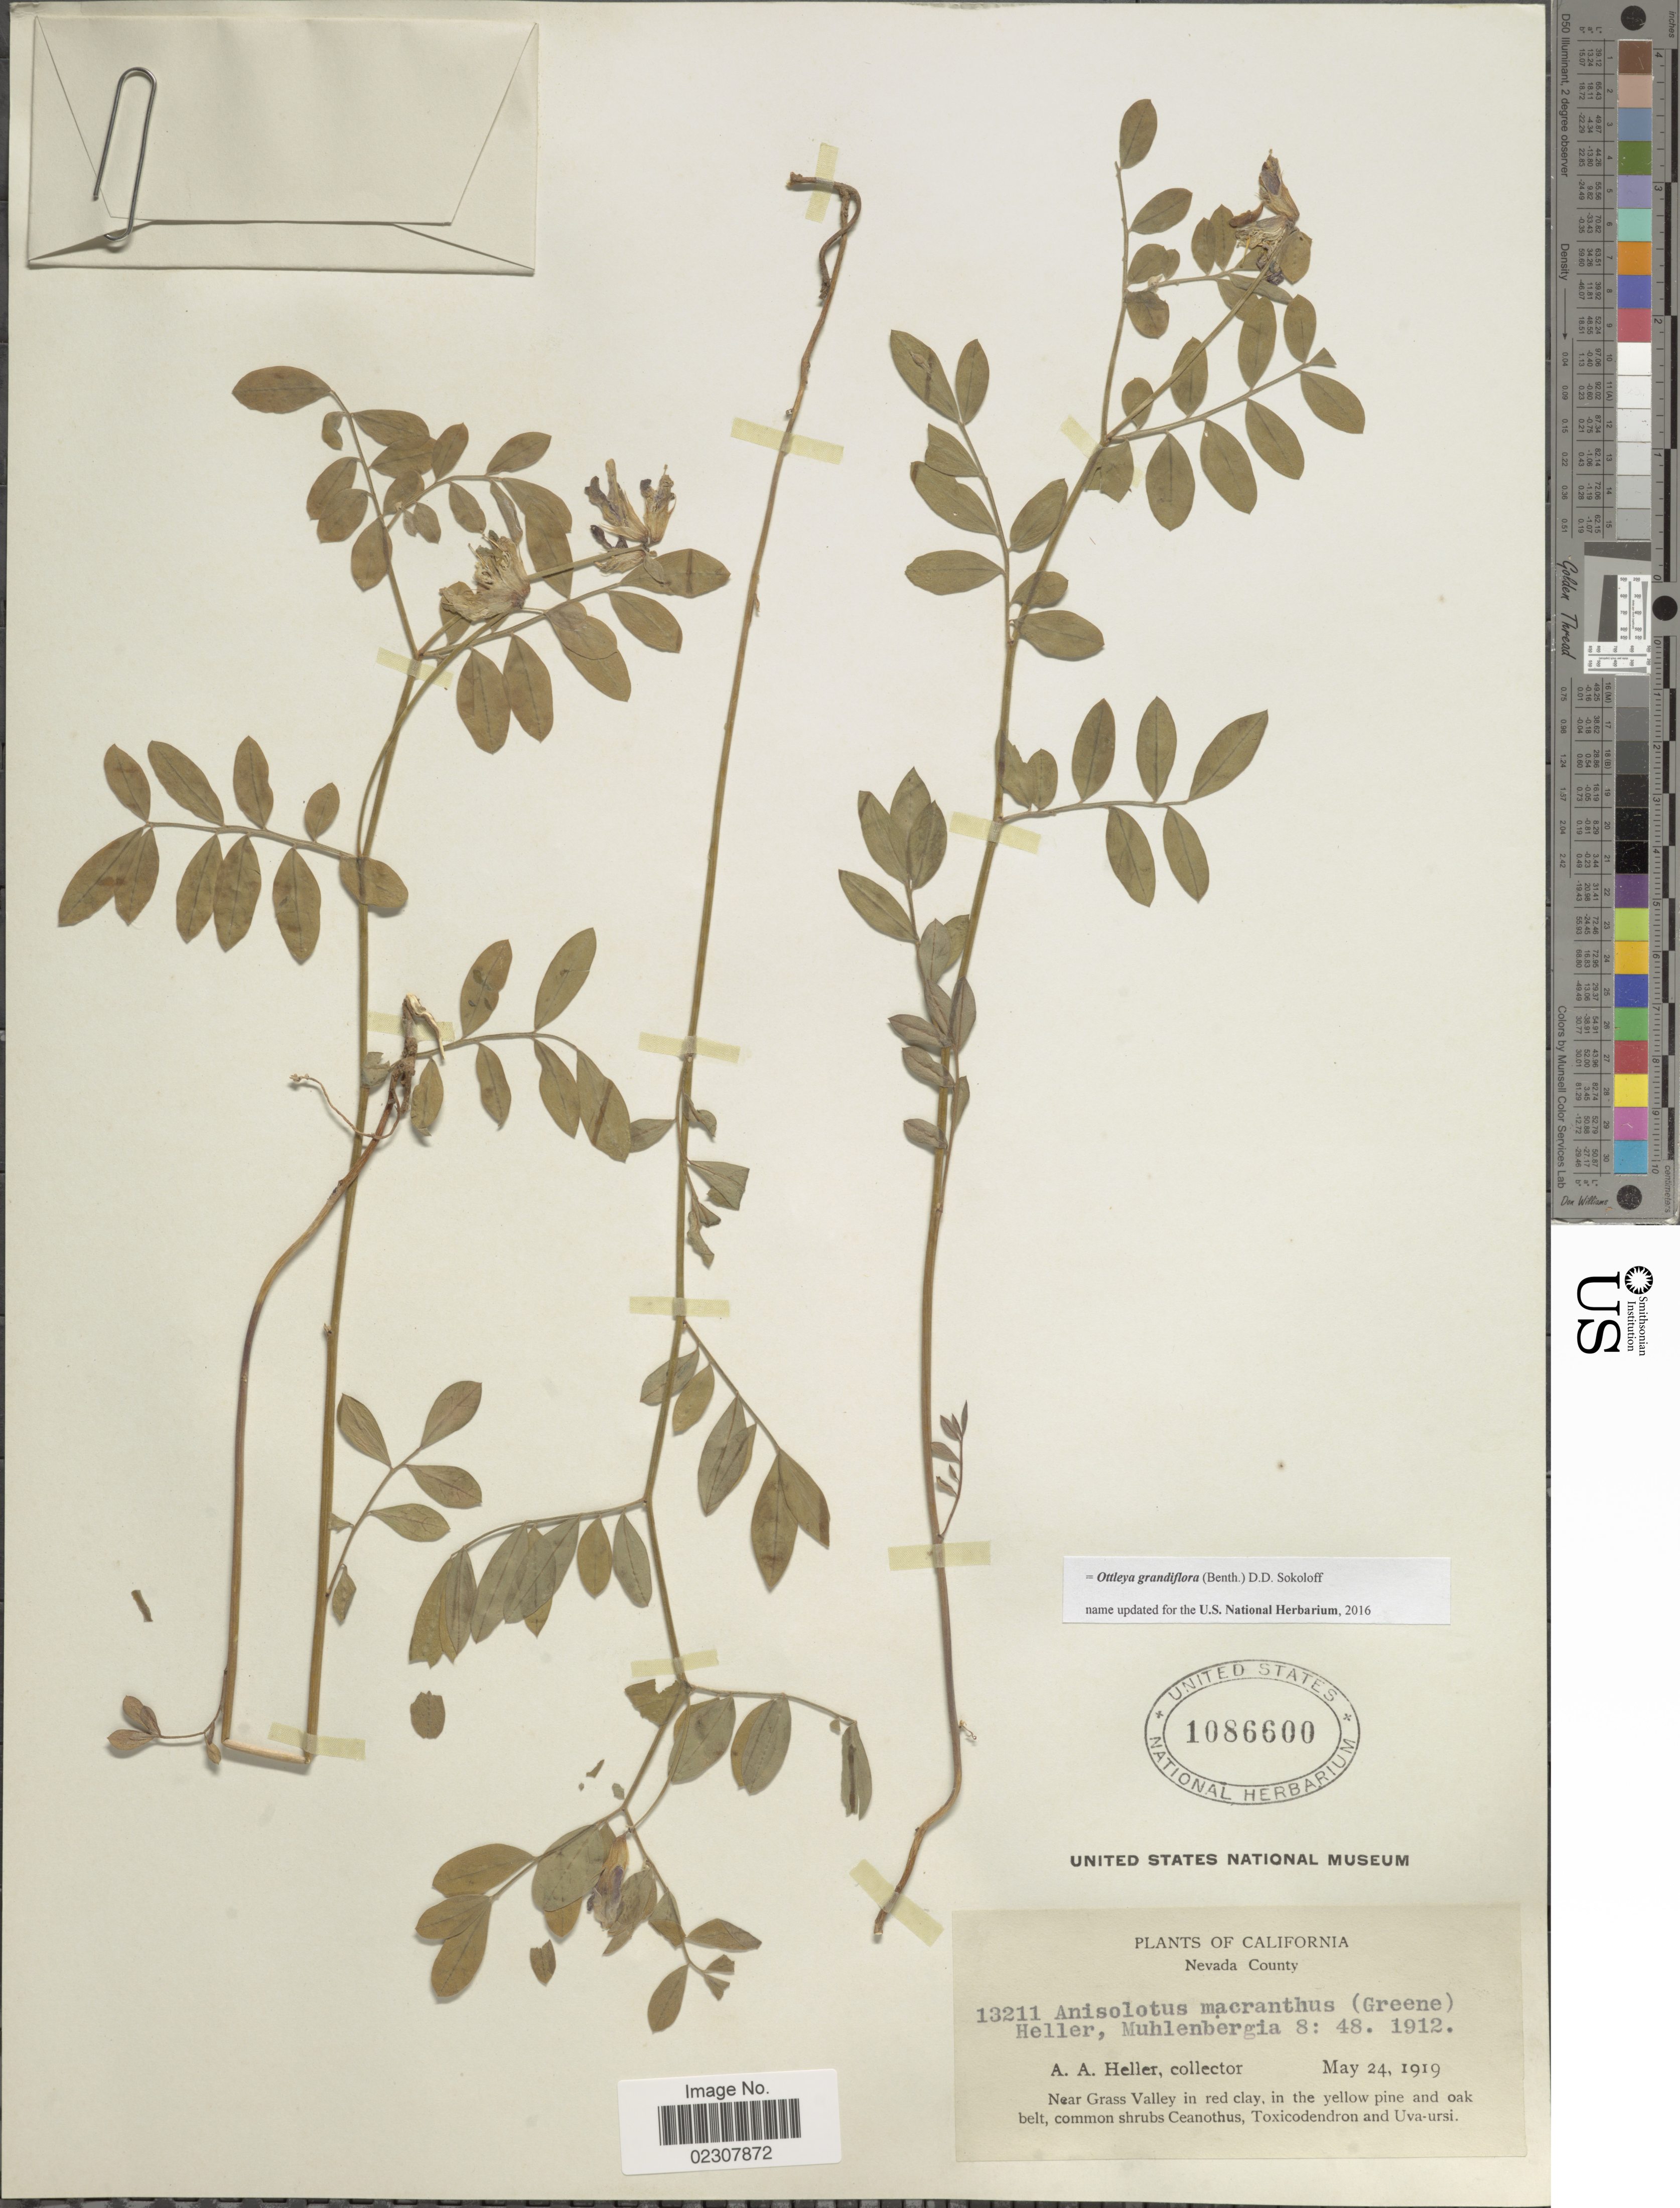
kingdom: Plantae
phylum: Tracheophyta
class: Magnoliopsida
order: Fabales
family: Fabaceae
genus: Ottleya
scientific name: Ottleya grandiflora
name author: (Benth.) D.D. Sokoloff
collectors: A. A. Heller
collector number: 13211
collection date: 1919-05-24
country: United States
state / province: California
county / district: Nevada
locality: Nevada County, near Grass Valley in red clay, in the yellow pine and oak belt.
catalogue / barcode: US 1086600